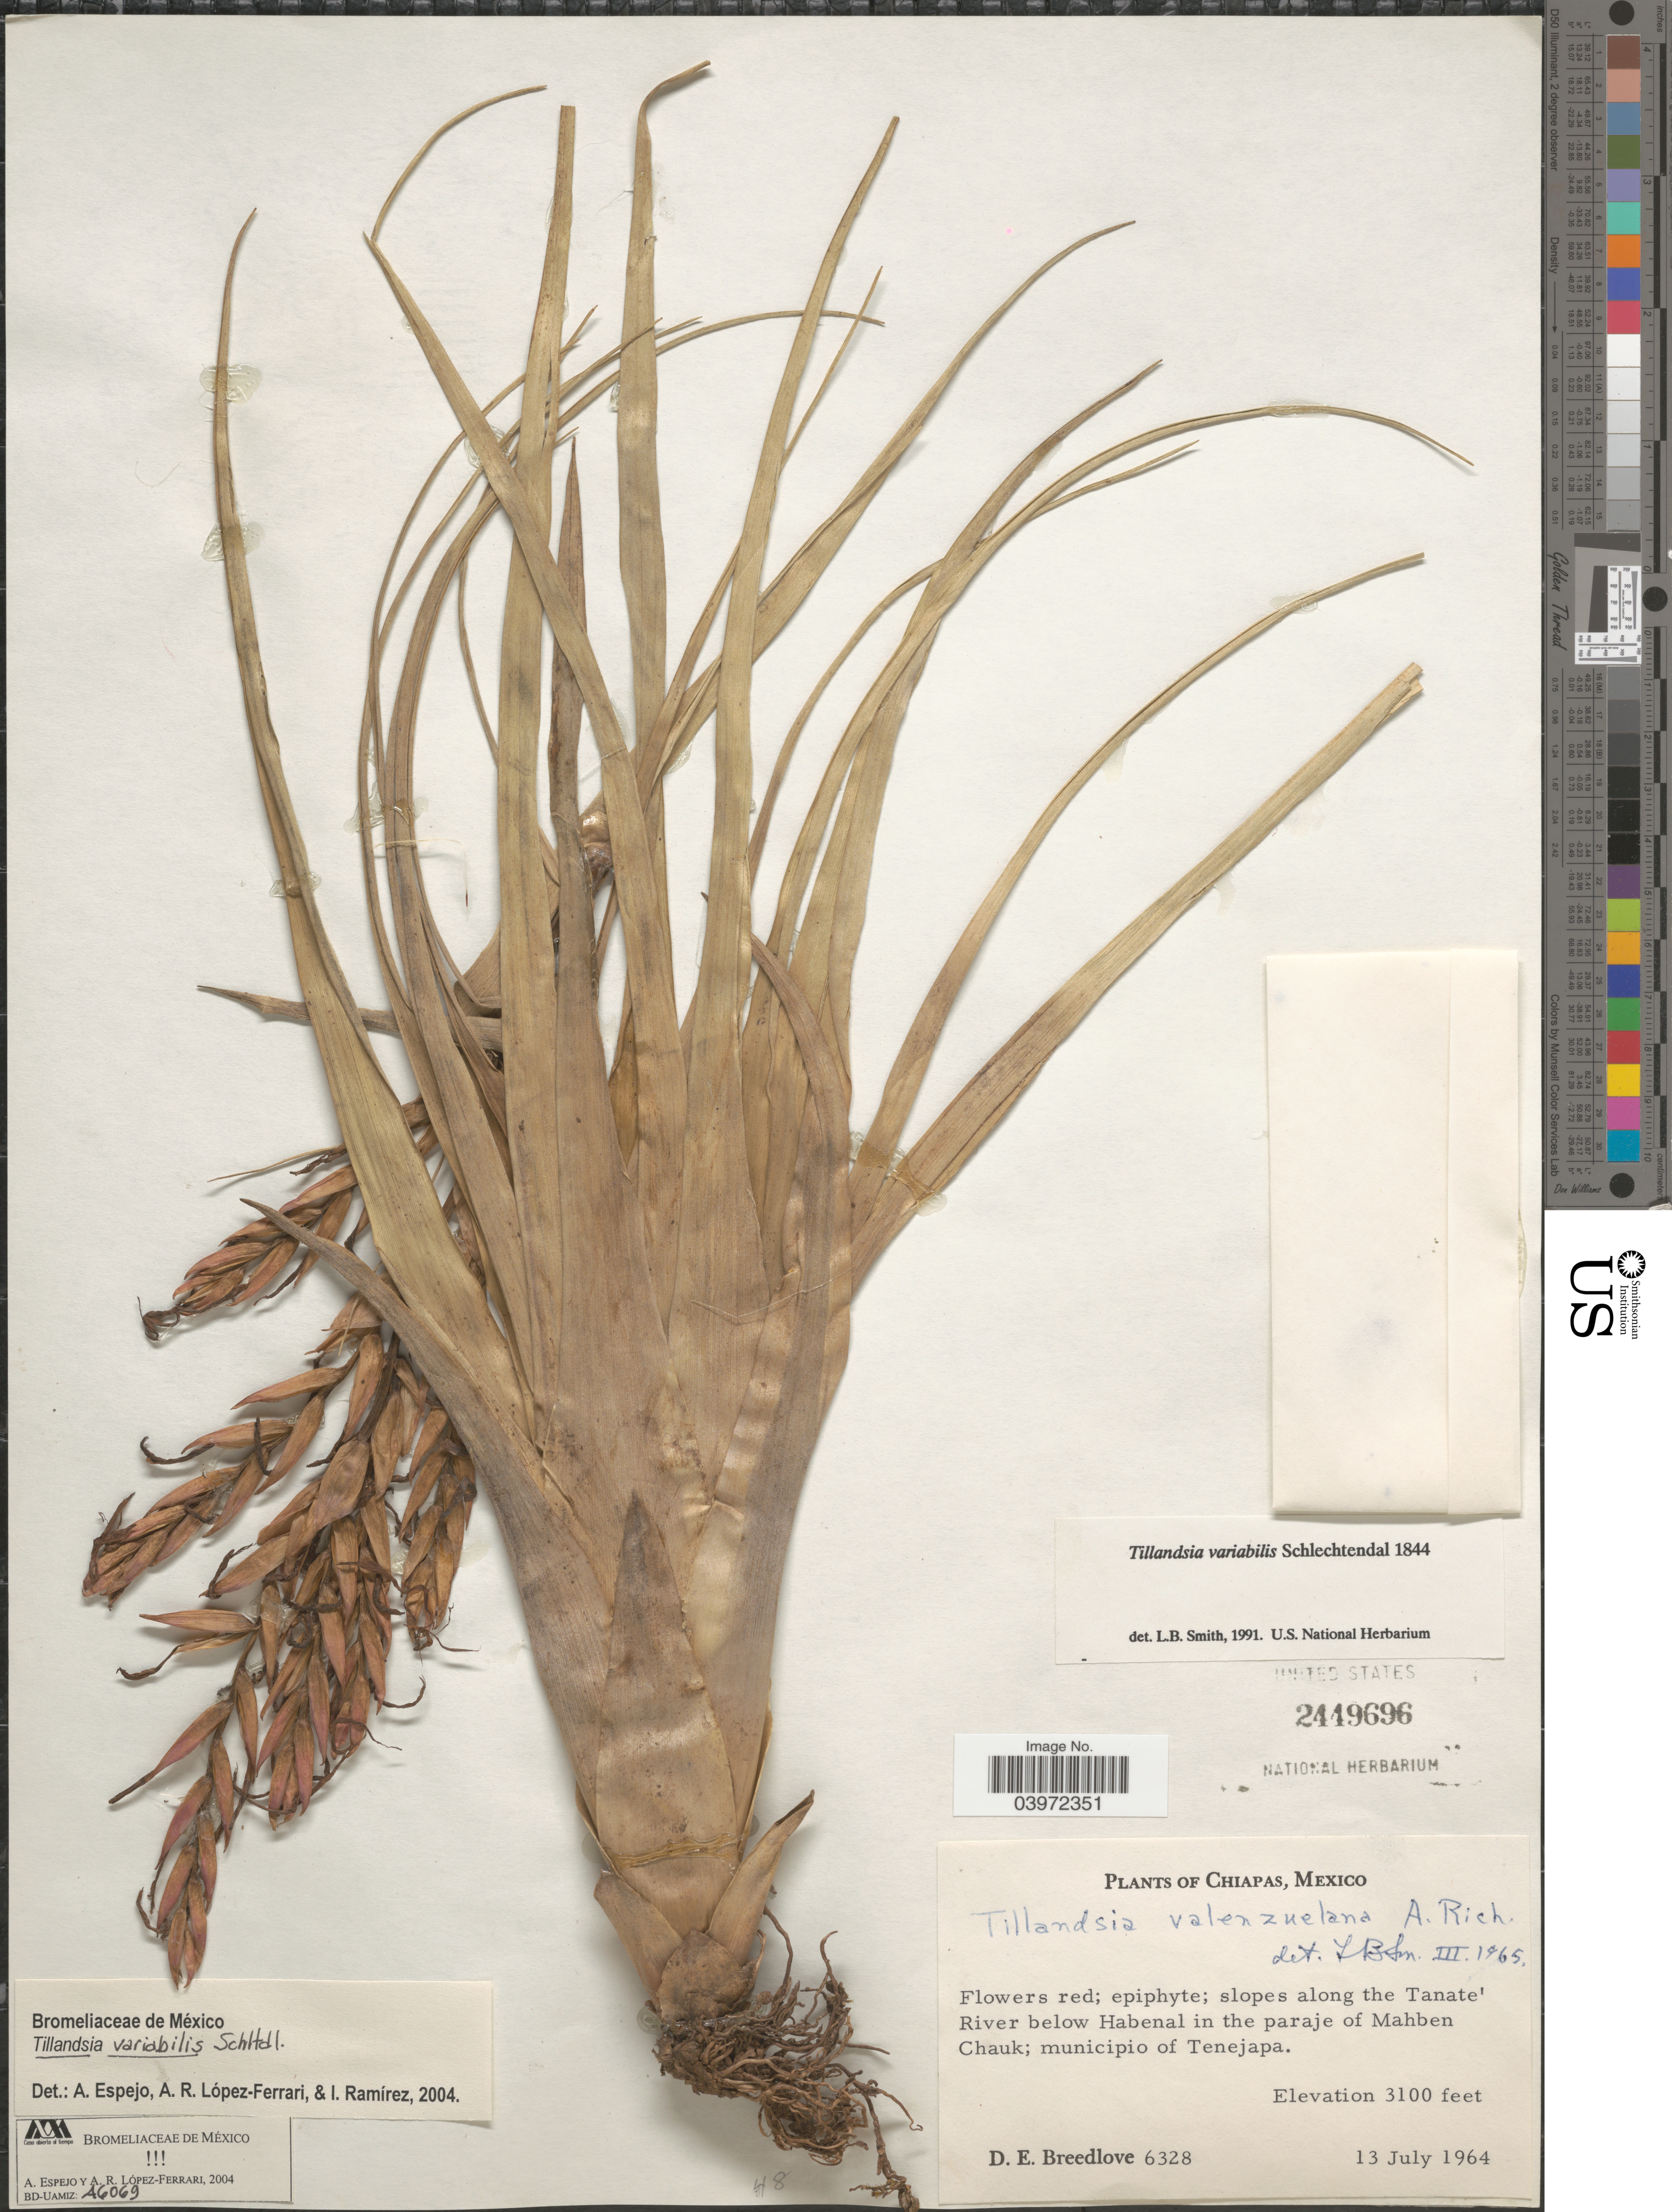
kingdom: Plantae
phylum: Tracheophyta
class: Liliopsida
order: Poales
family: Bromeliaceae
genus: Tillandsia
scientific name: Tillandsia variabilis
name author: Schltdl.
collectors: D. E. Breedlove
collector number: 6328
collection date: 1964-07-13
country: Mexico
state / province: Chiapas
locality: Slopes along the Tanate' River below Habenal in the paraje of Mahben Chauk; municipio of Tenejapa.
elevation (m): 945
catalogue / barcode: US 2449696